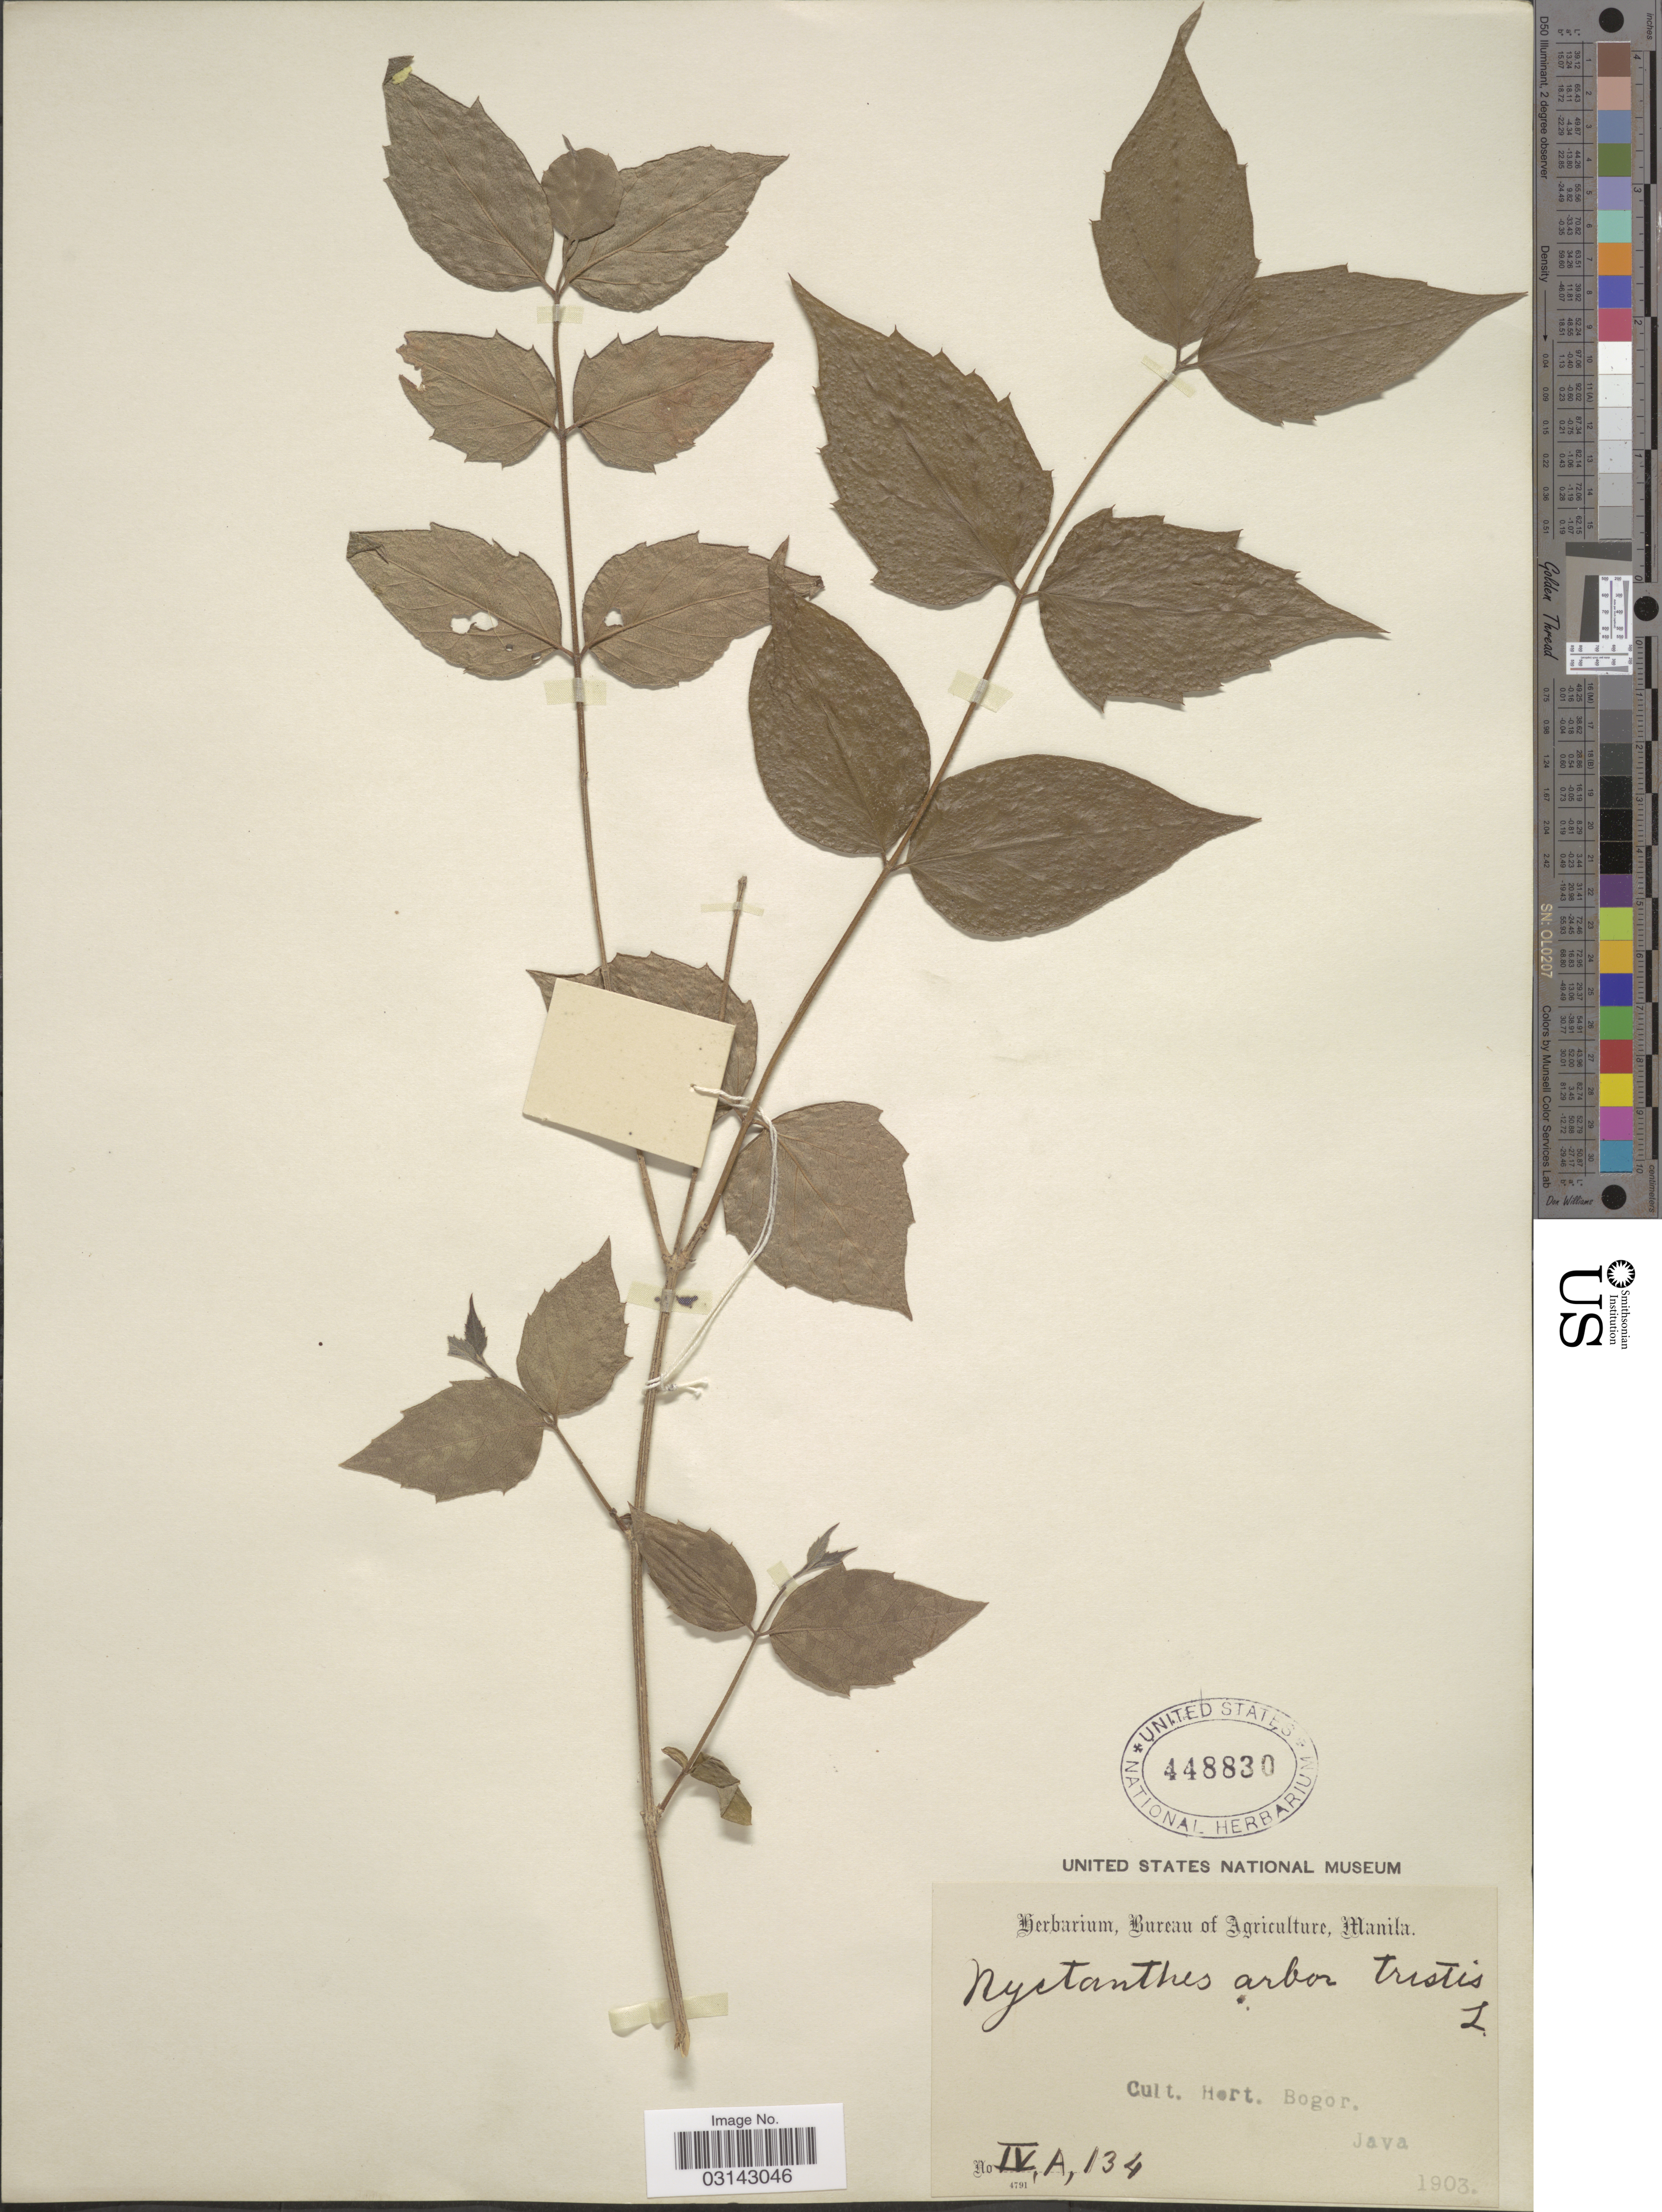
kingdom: Plantae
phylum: Tracheophyta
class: Magnoliopsida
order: Lamiales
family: Oleaceae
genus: Nyctanthes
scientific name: Nyctanthes arbor-tristis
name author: L.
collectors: Ex herb. Bureau of Agriculture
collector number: IV, A, 134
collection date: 1903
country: Indonesia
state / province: Java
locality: Cult. Hort. Bogor. Java.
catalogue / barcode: US 48830